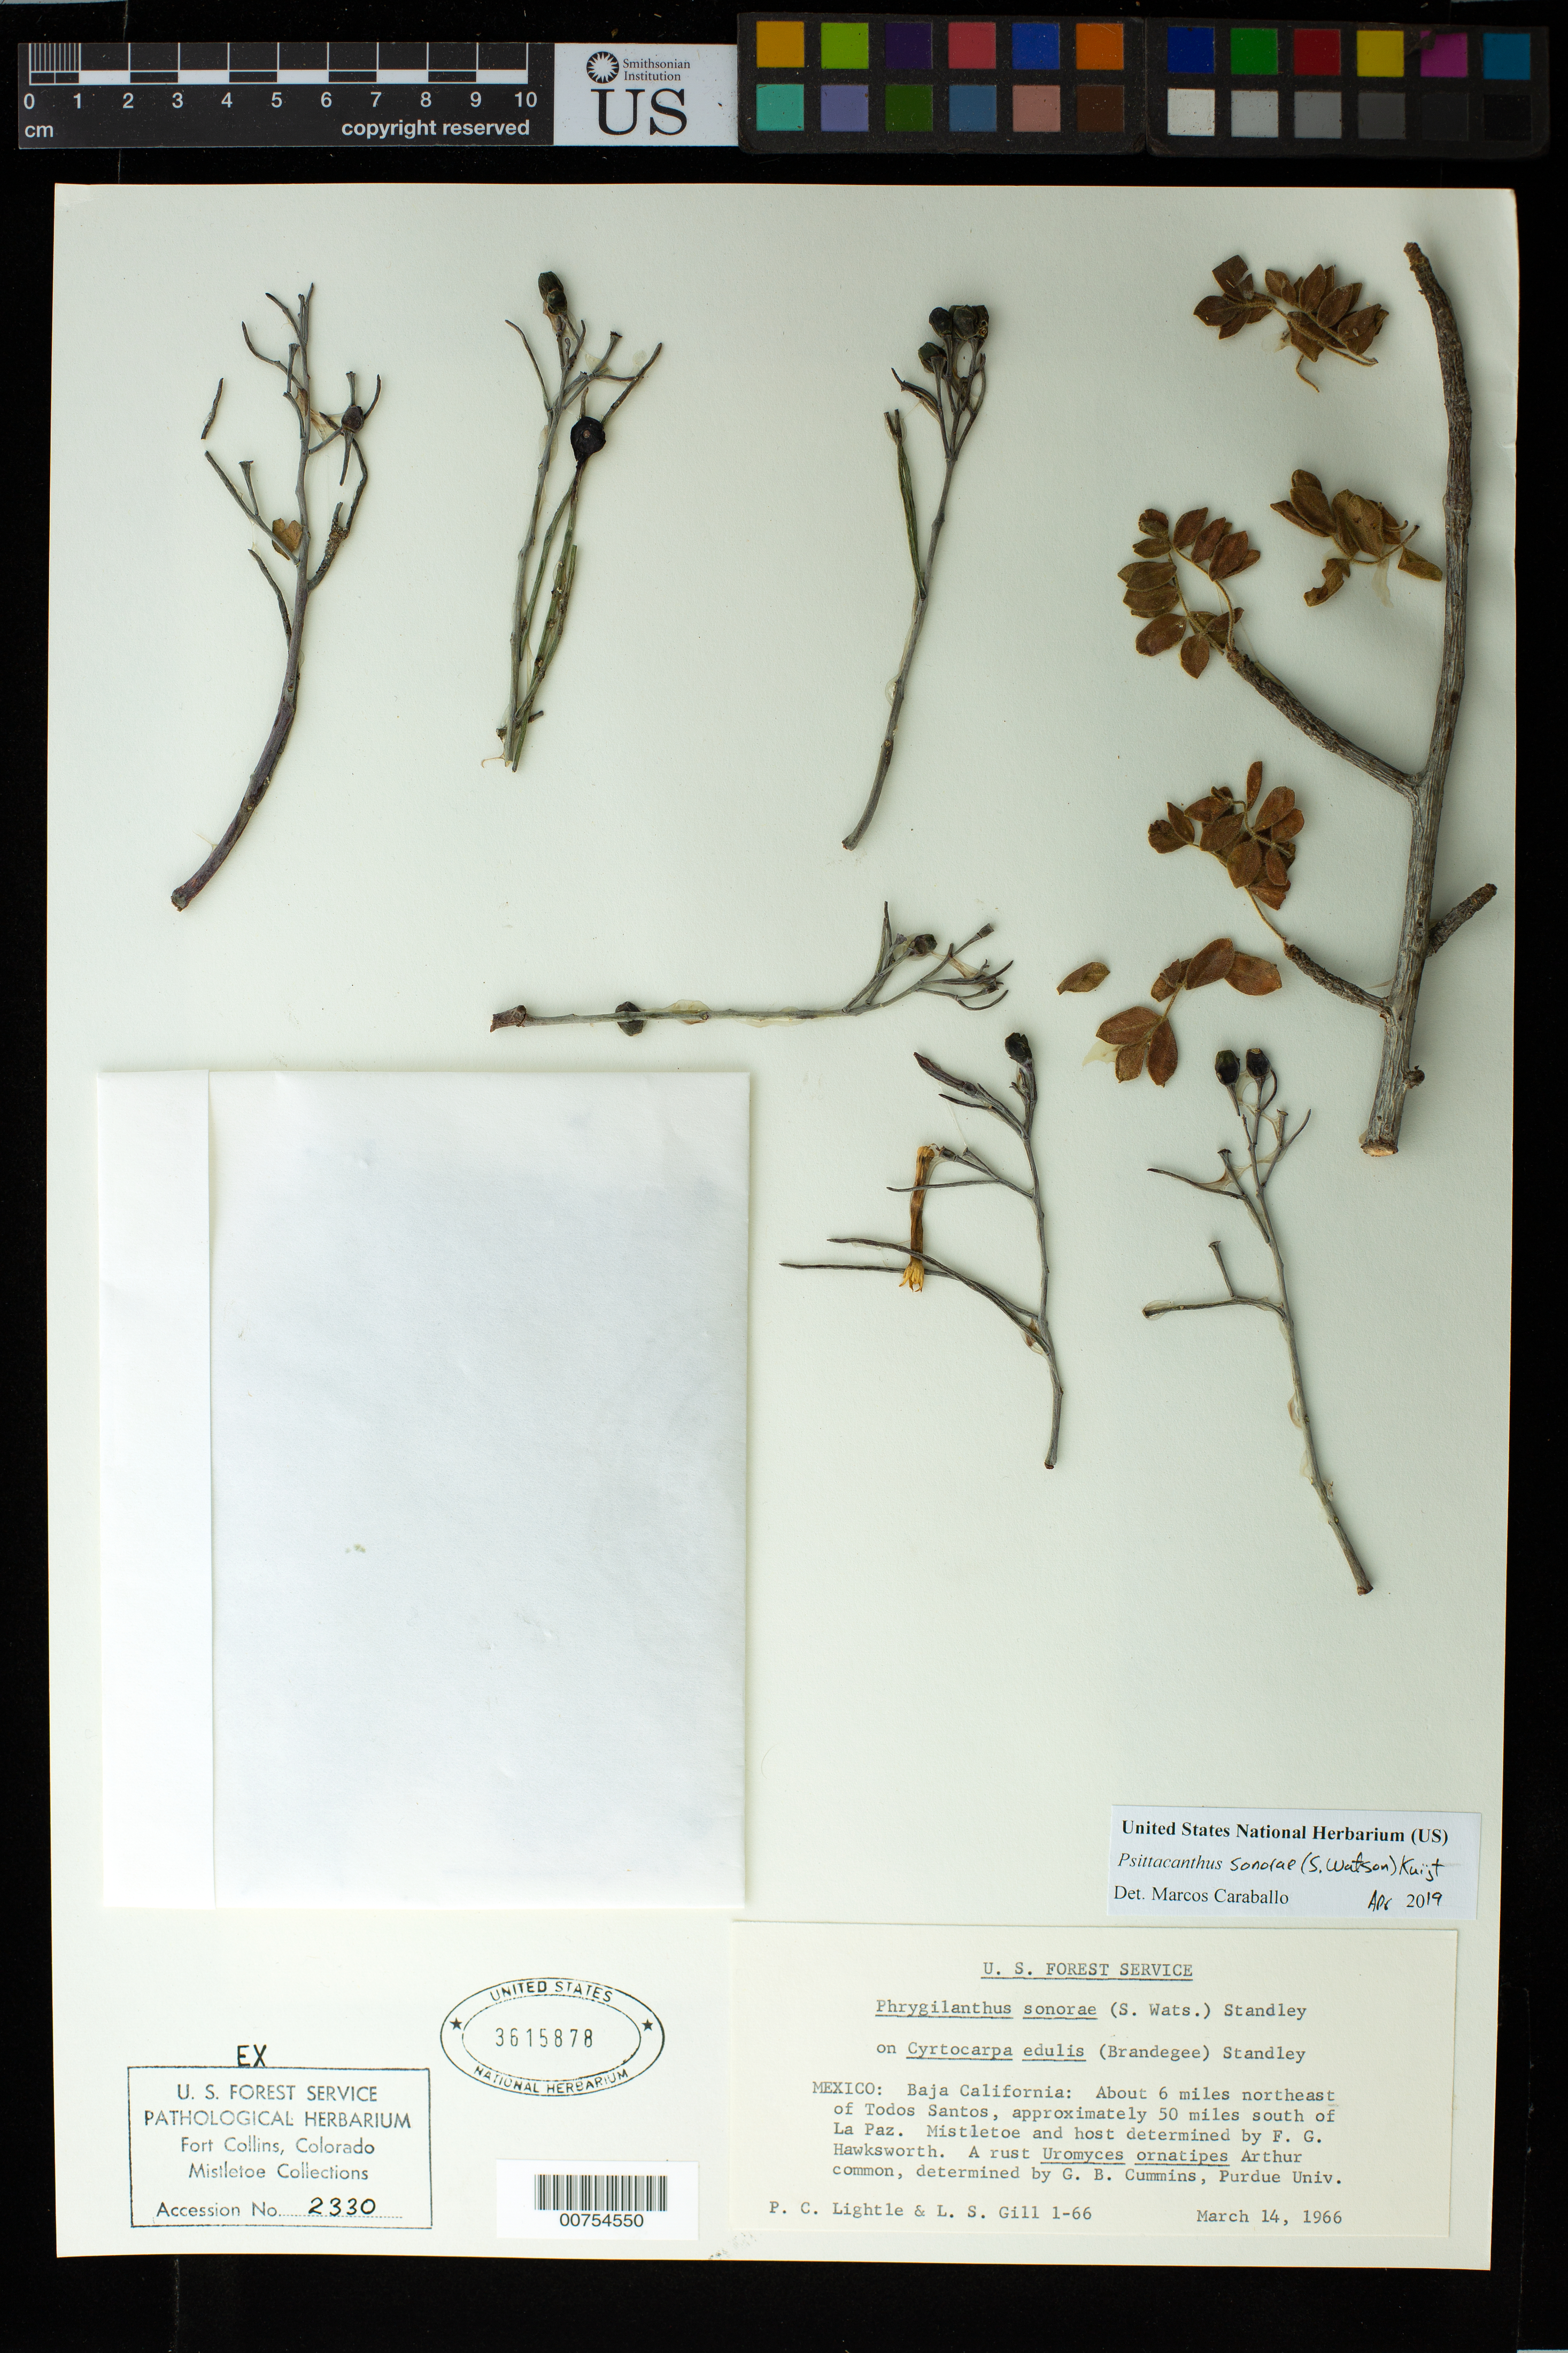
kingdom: Plantae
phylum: Tracheophyta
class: Magnoliopsida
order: Santalales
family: Loranthaceae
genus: Psittacanthus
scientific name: Psittacanthus sonorae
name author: (S. Watson) Kuijt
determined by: Caraballo-Ortiz, Marcos A., (MISS), University of Mississippi (UNITED STATES)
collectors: P. Lightle & L. S. Gill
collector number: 1-66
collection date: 1966-03-14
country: Mexico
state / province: Baja California Sur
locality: Todos Santos, about 6 miles NE, approximately 50 miles S of La Paz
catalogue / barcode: US 3615878